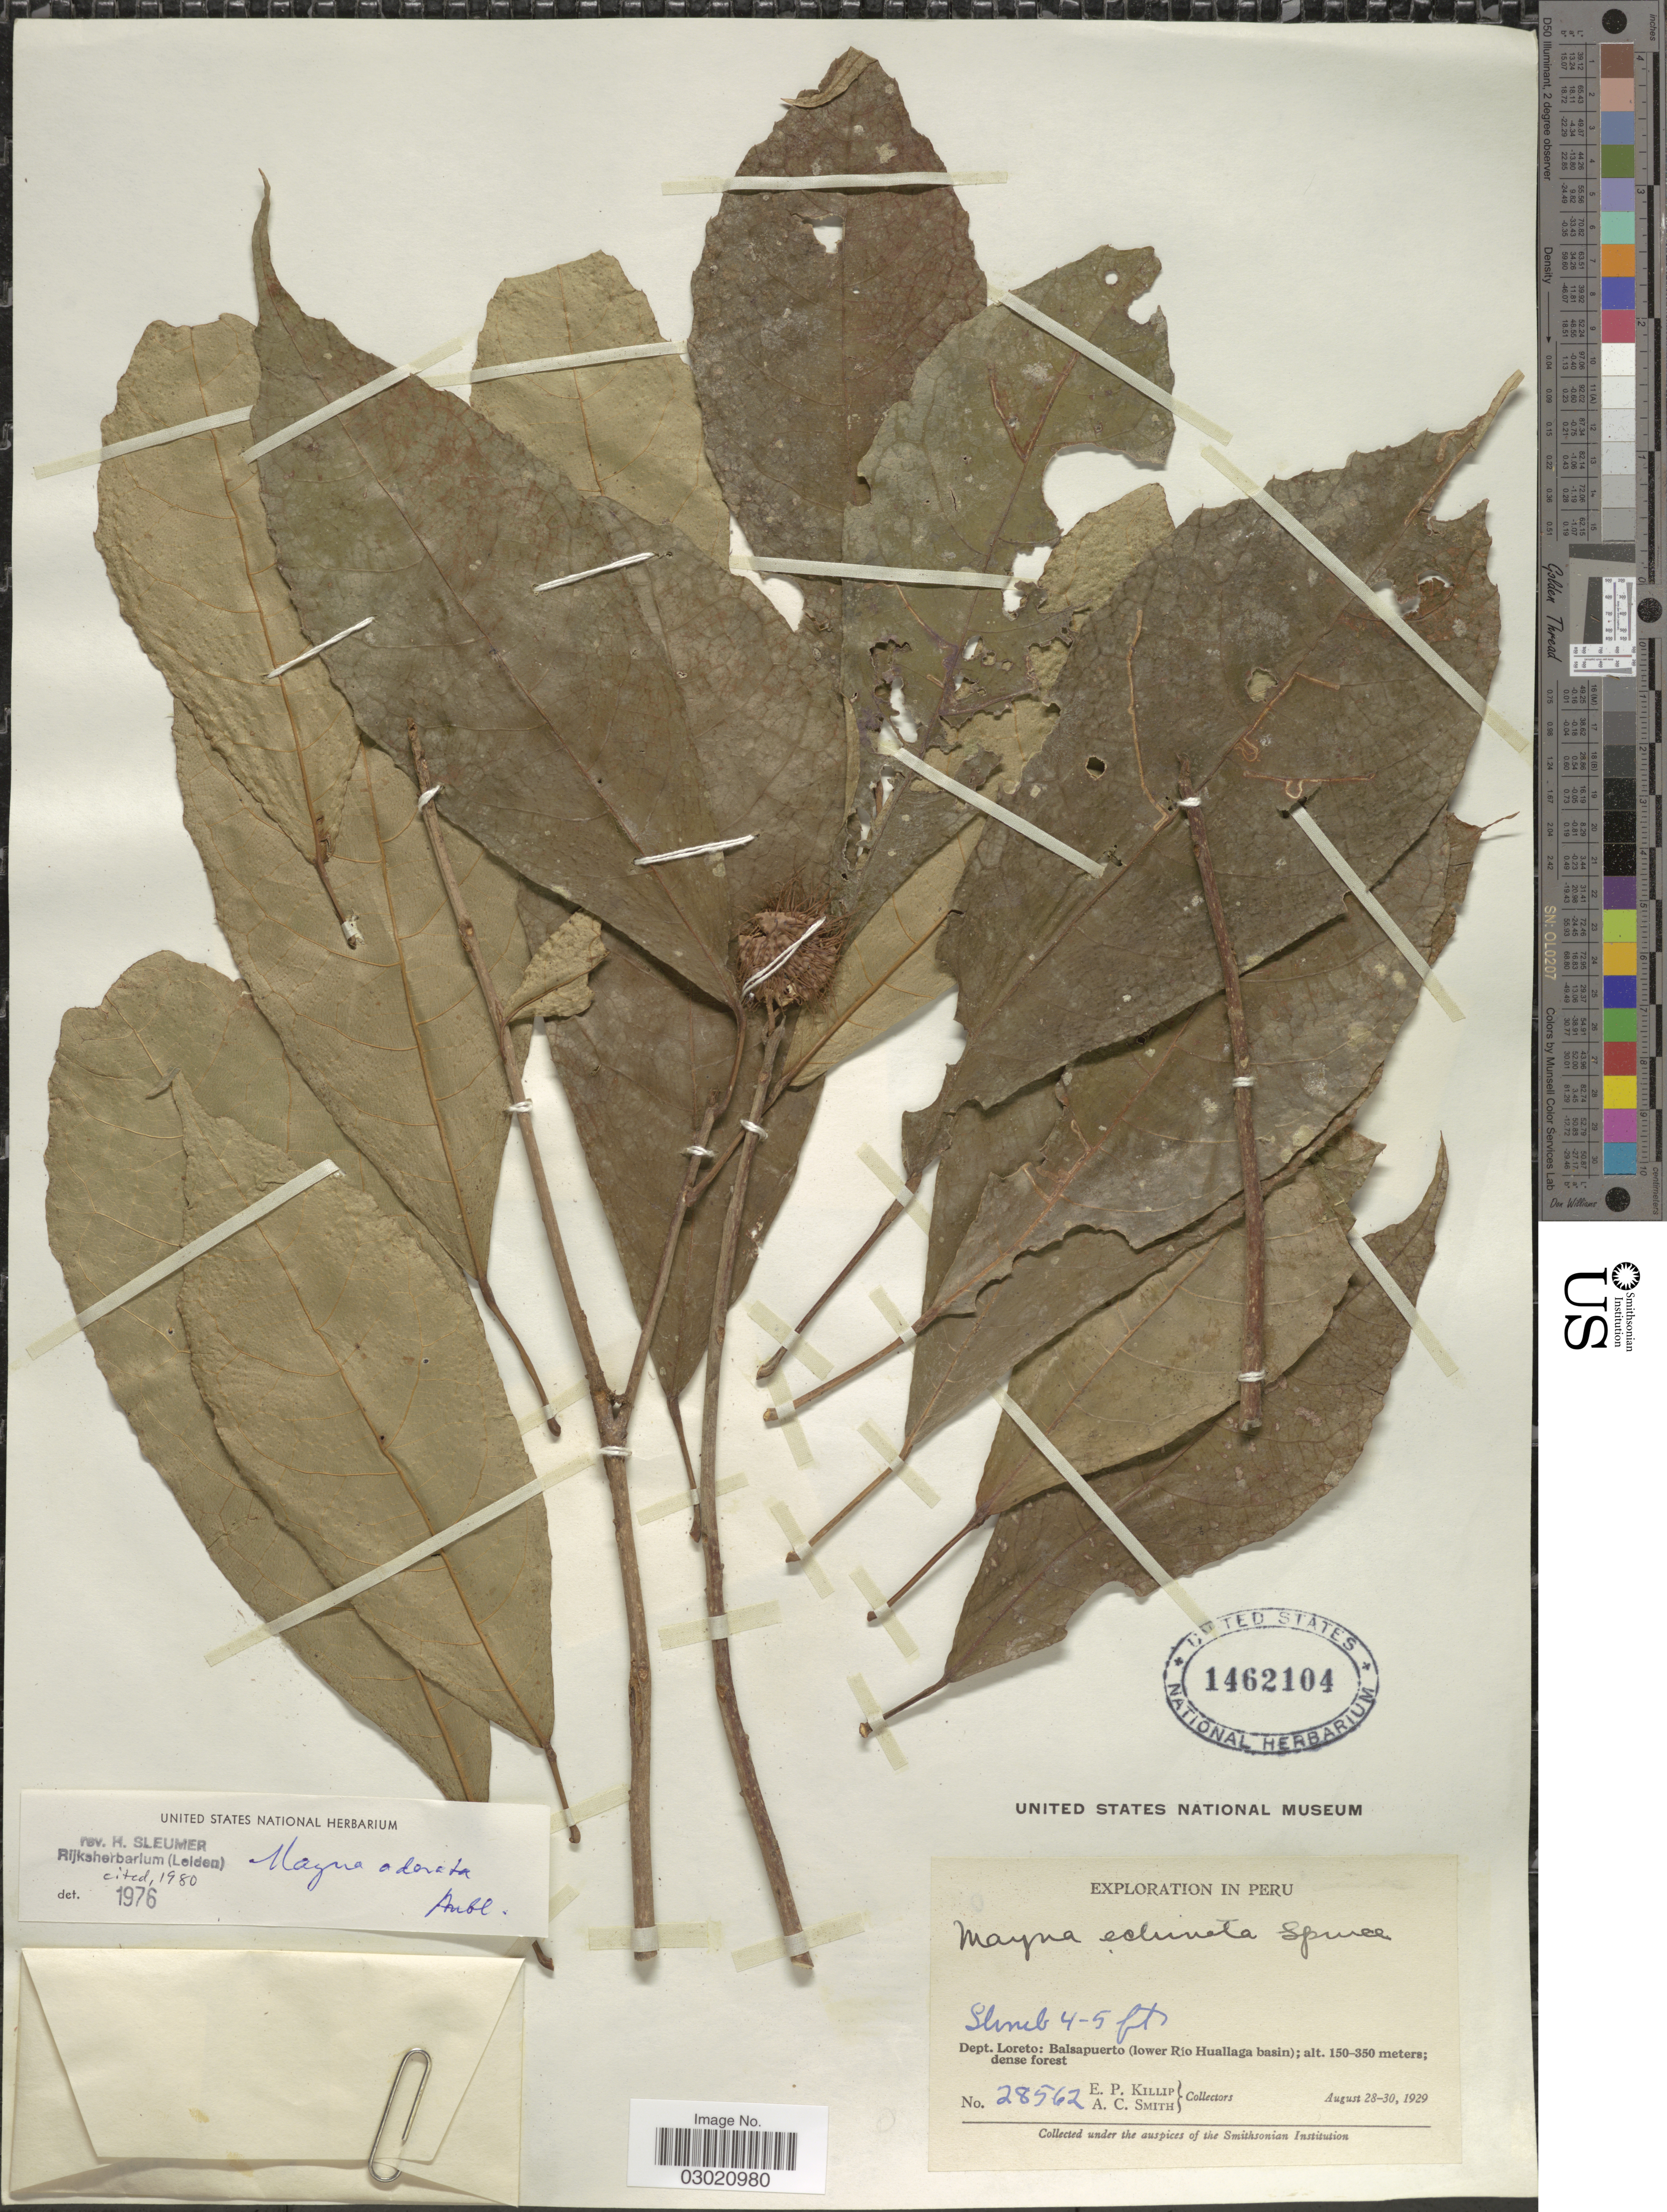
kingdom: Plantae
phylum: Tracheophyta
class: Magnoliopsida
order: Malpighiales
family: Achariaceae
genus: Mayna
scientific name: Mayna odorata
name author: Aubl.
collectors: E. P. Killip & A. C. Smith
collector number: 28562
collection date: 1929-08-28/1929-08-30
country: Peru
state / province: Loreto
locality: Dept. Loreto: Balsapuerto (lower Río Huallaga basin).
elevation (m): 150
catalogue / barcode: US 1462104